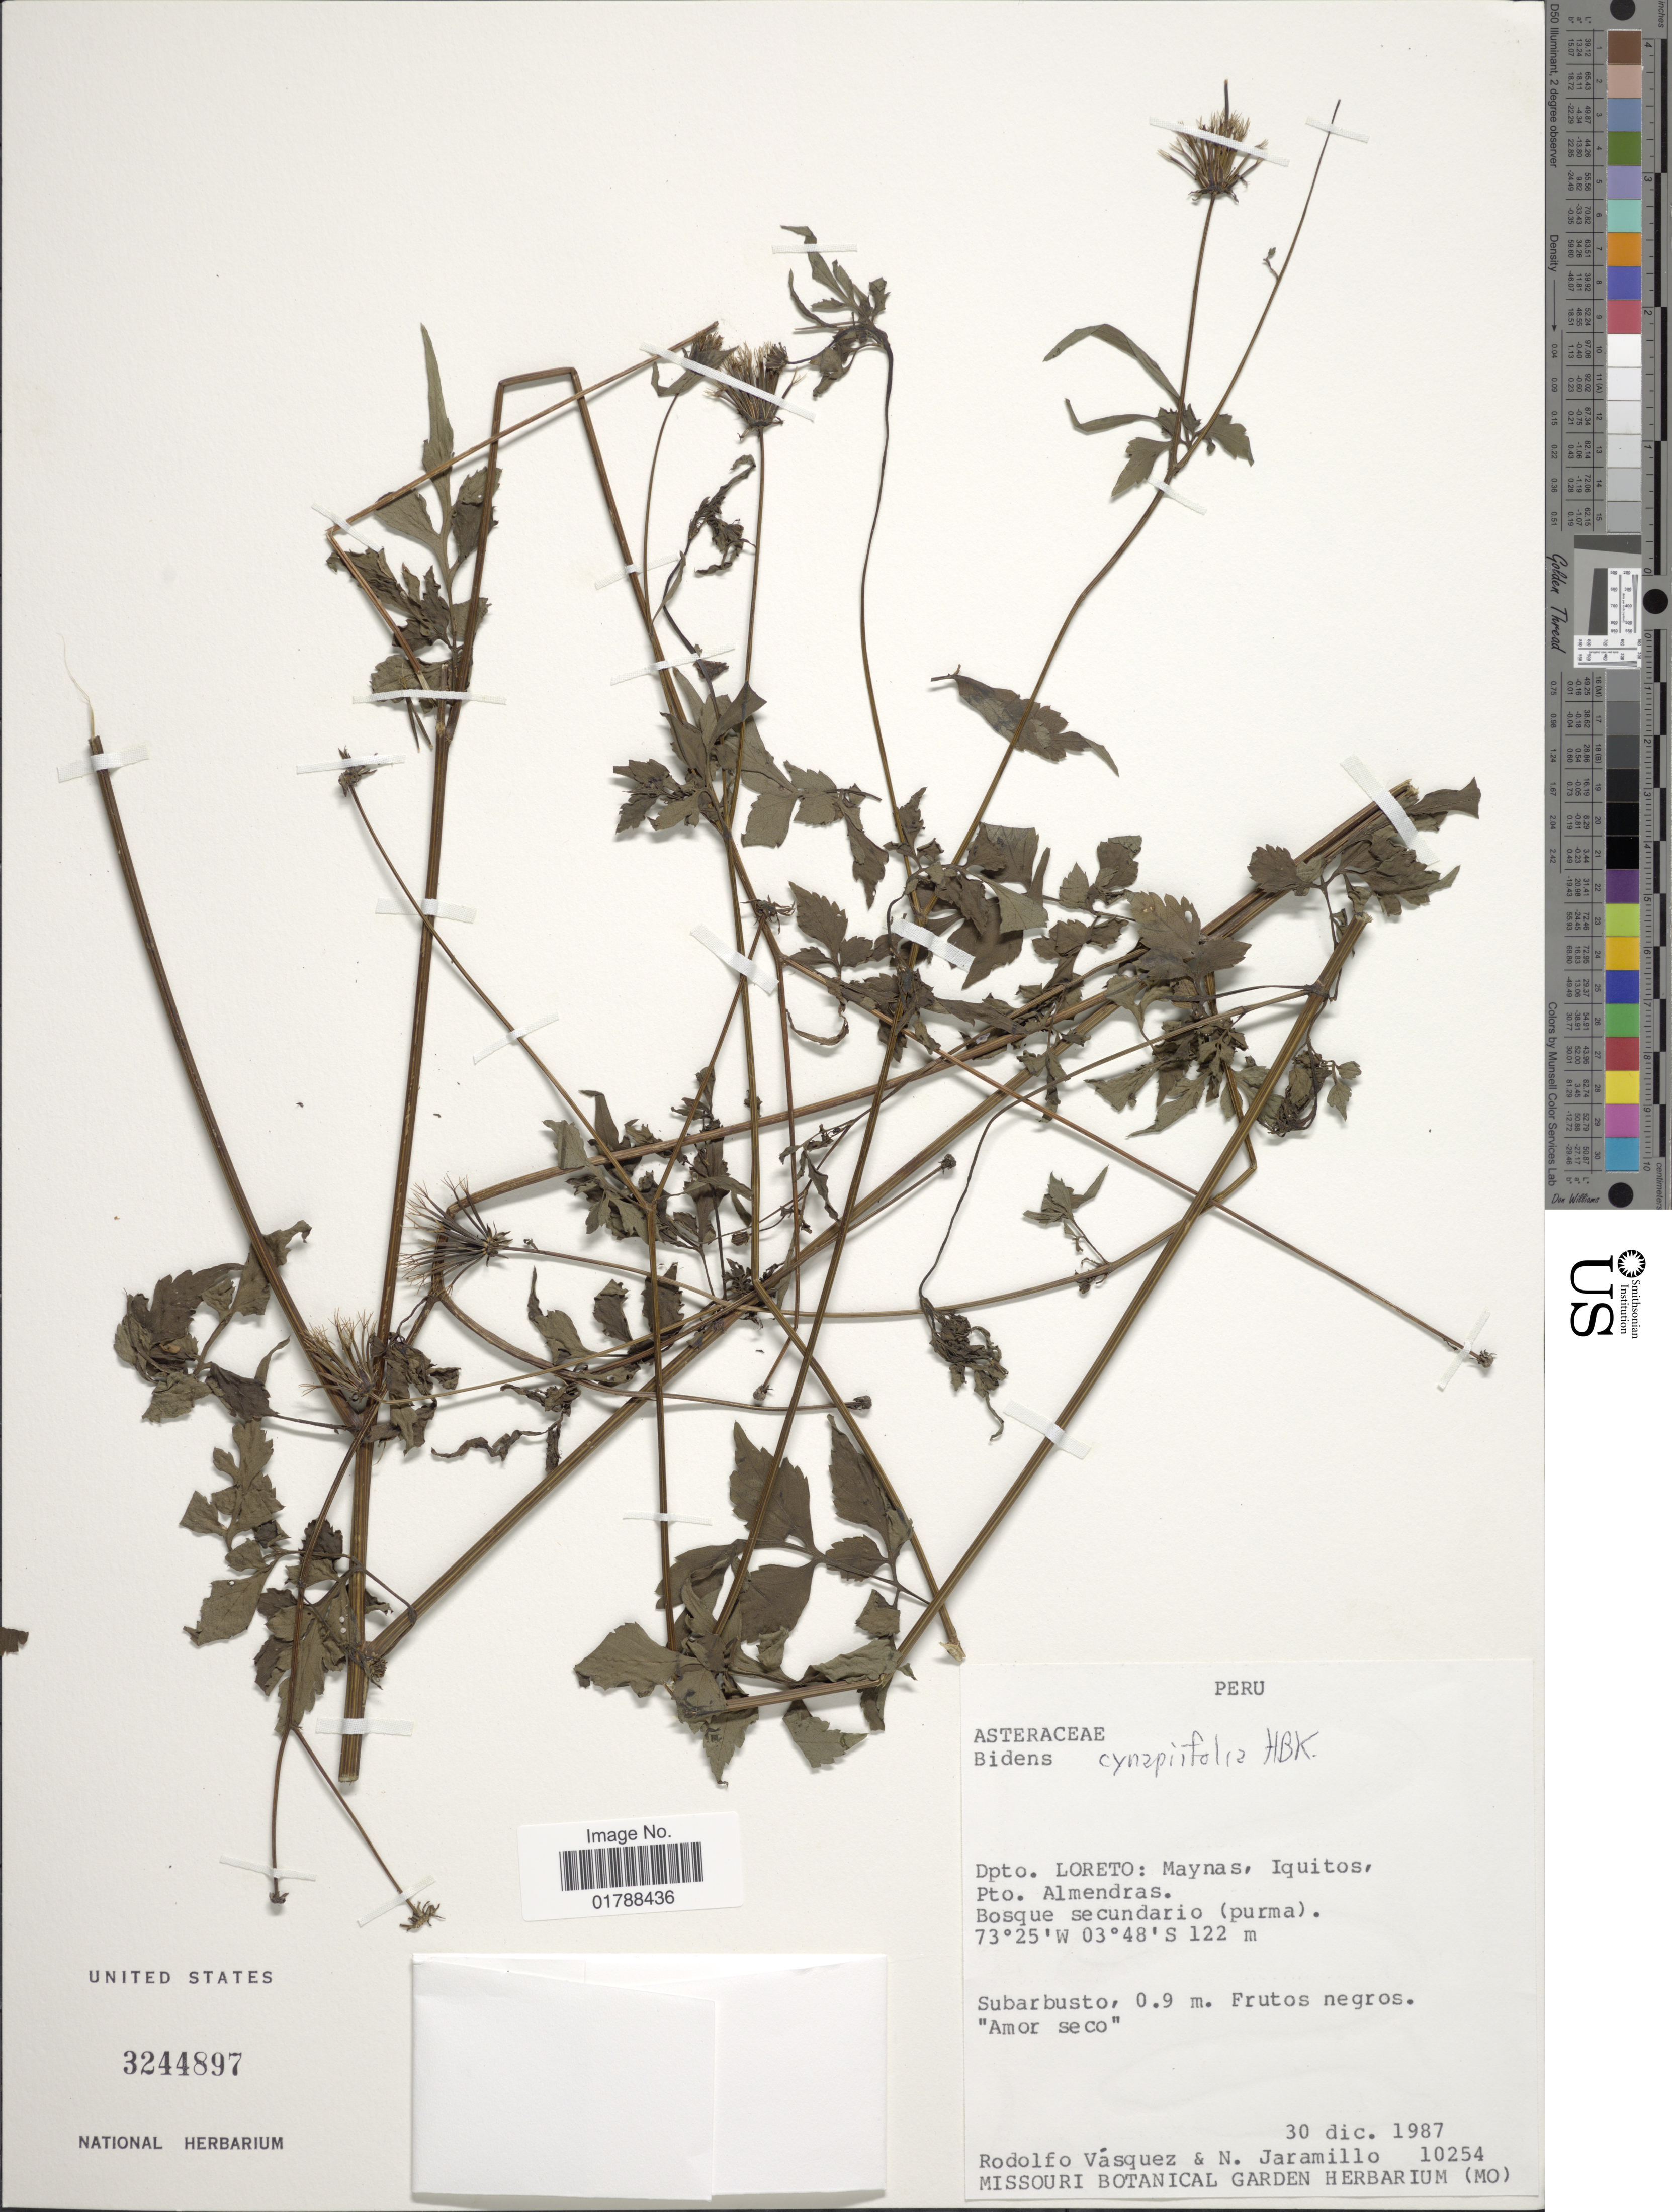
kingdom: Plantae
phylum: Tracheophyta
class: Magnoliopsida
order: Asterales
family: Asteraceae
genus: Bidens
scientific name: Bidens cynapiifolia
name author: Kunth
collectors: R. Vásquez & N. Jaramillo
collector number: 10254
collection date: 1987-12-30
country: Peru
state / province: Loreto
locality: Maynas, Iquitos, Pto. Almendras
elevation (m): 122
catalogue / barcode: US 3244897